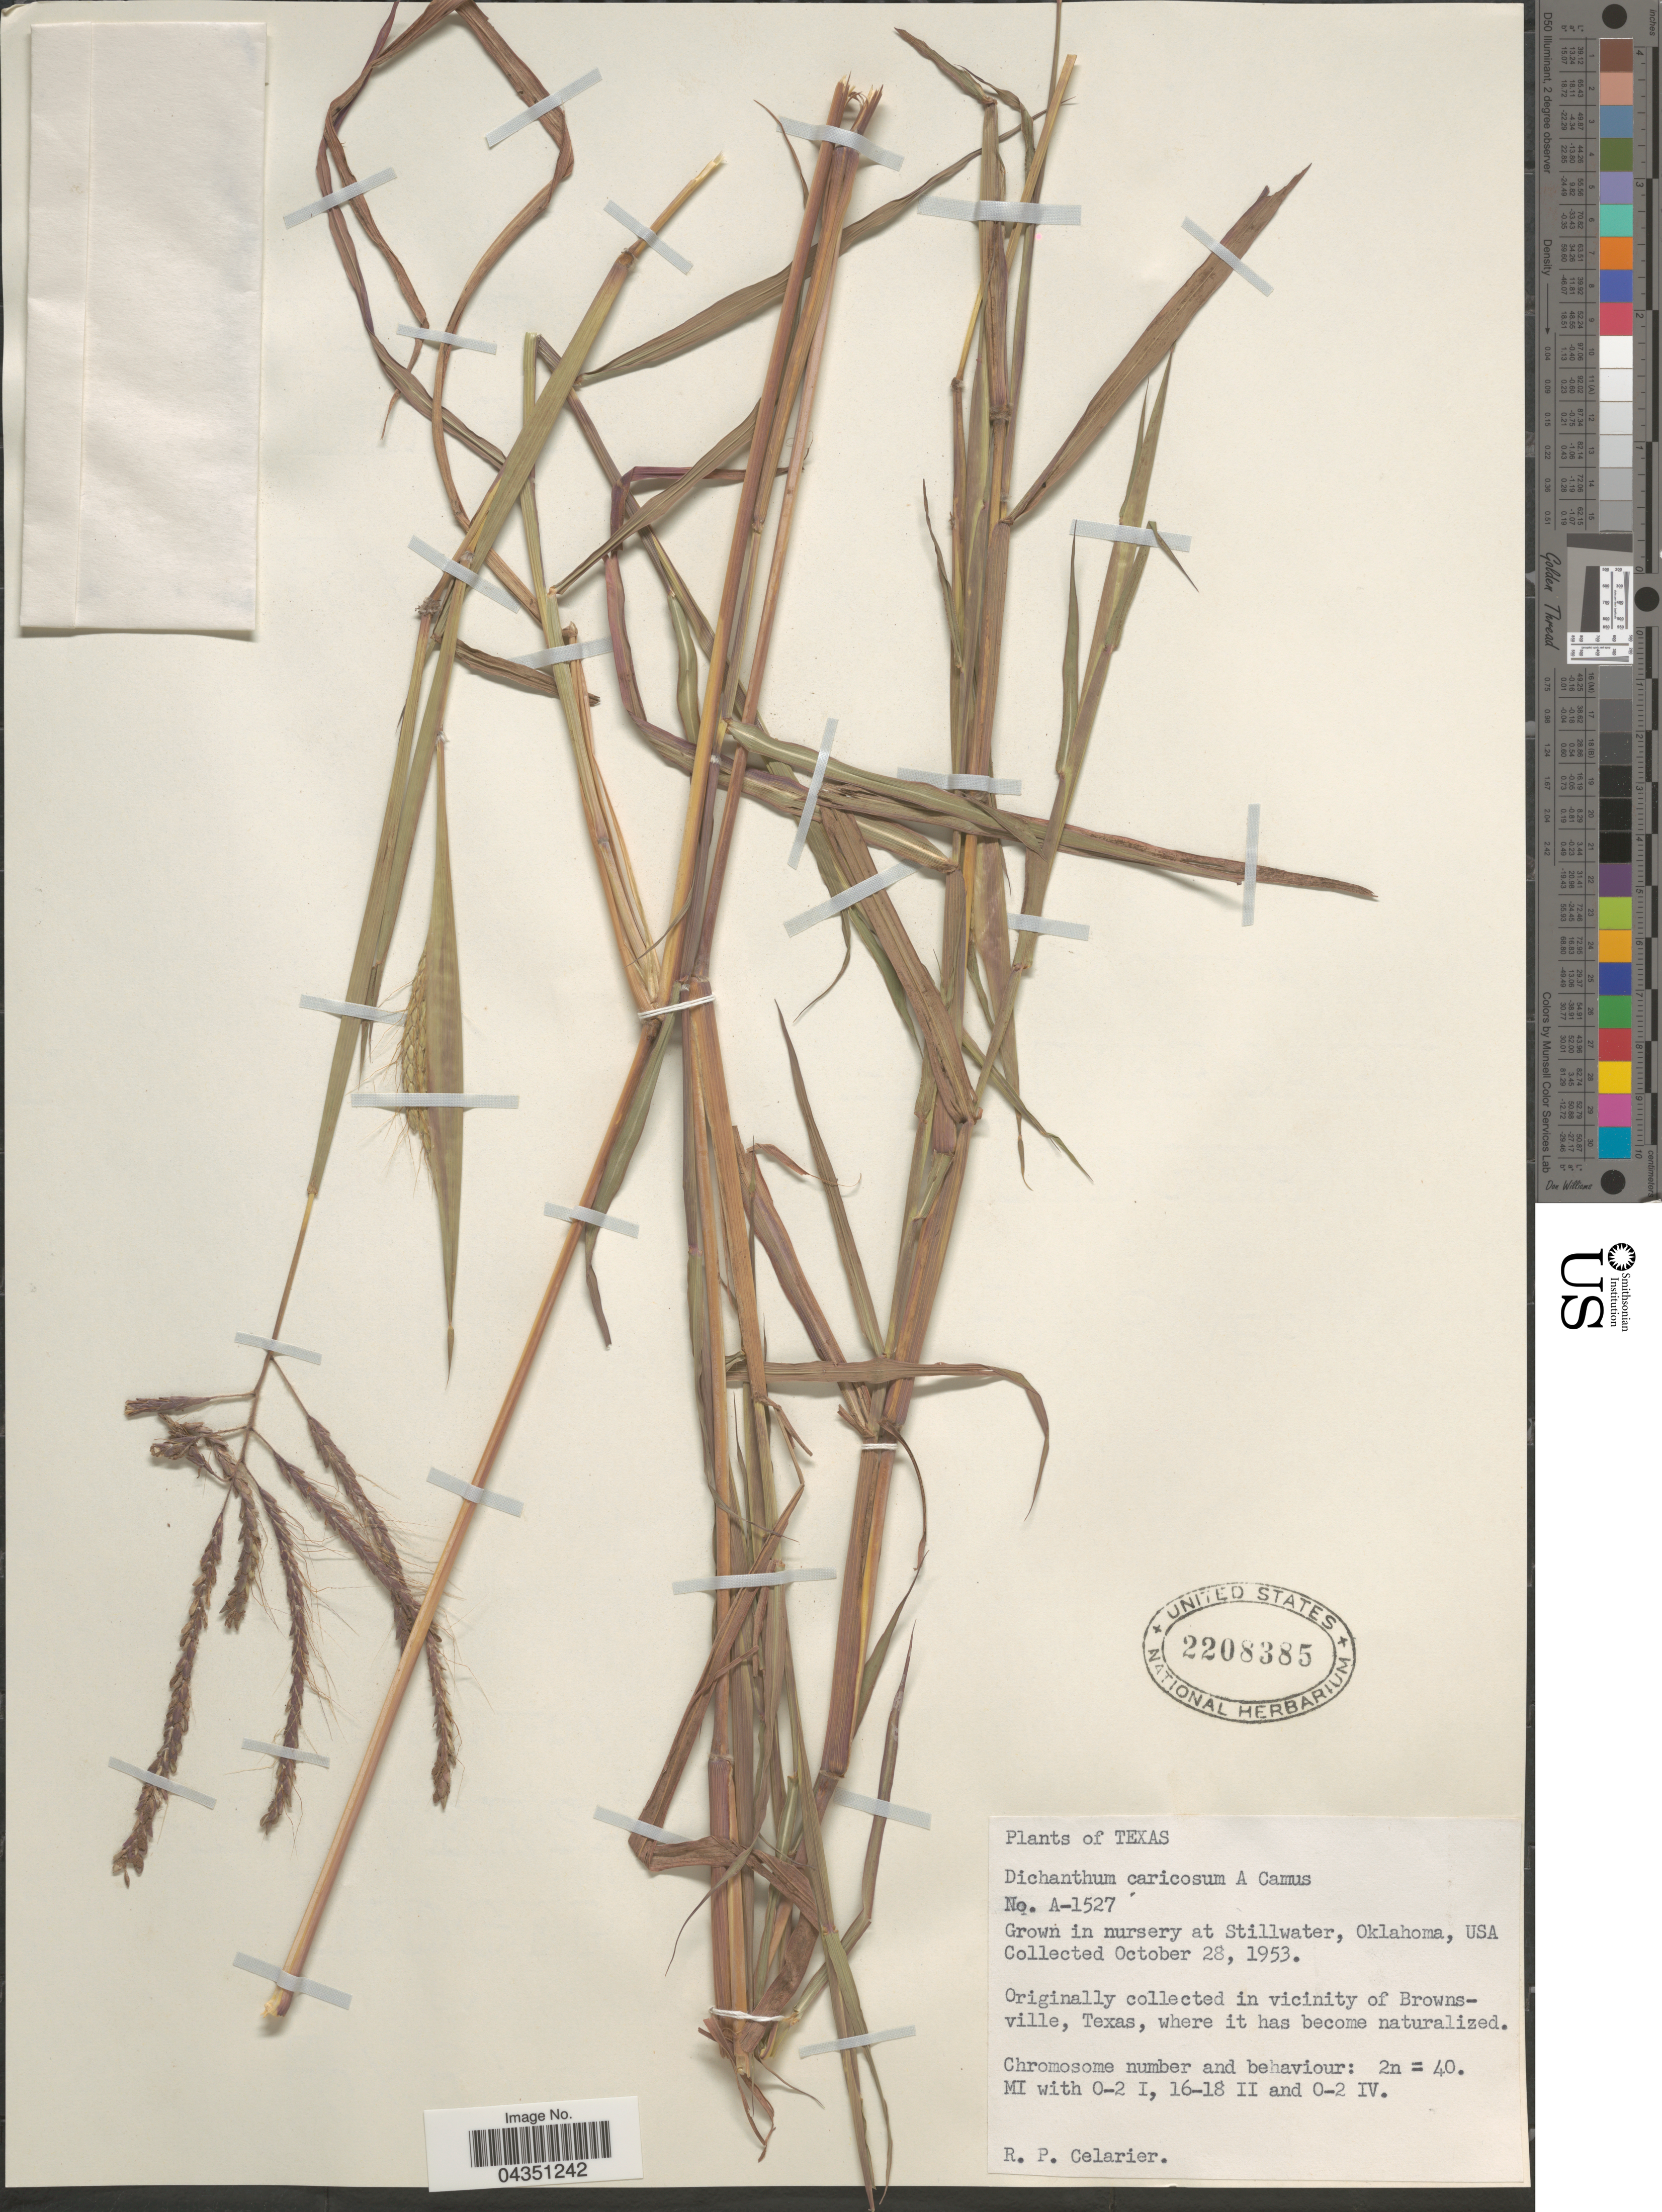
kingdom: Plantae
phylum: Tracheophyta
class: Liliopsida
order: Poales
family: Poaceae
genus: Dichanthium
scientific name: Dichanthium caricosum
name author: (L.) A. Camus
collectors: R. Celarier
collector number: A-1527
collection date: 1953-10-28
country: United States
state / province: Oklahoma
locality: In nursery at Stillwater.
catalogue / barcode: US 2208385